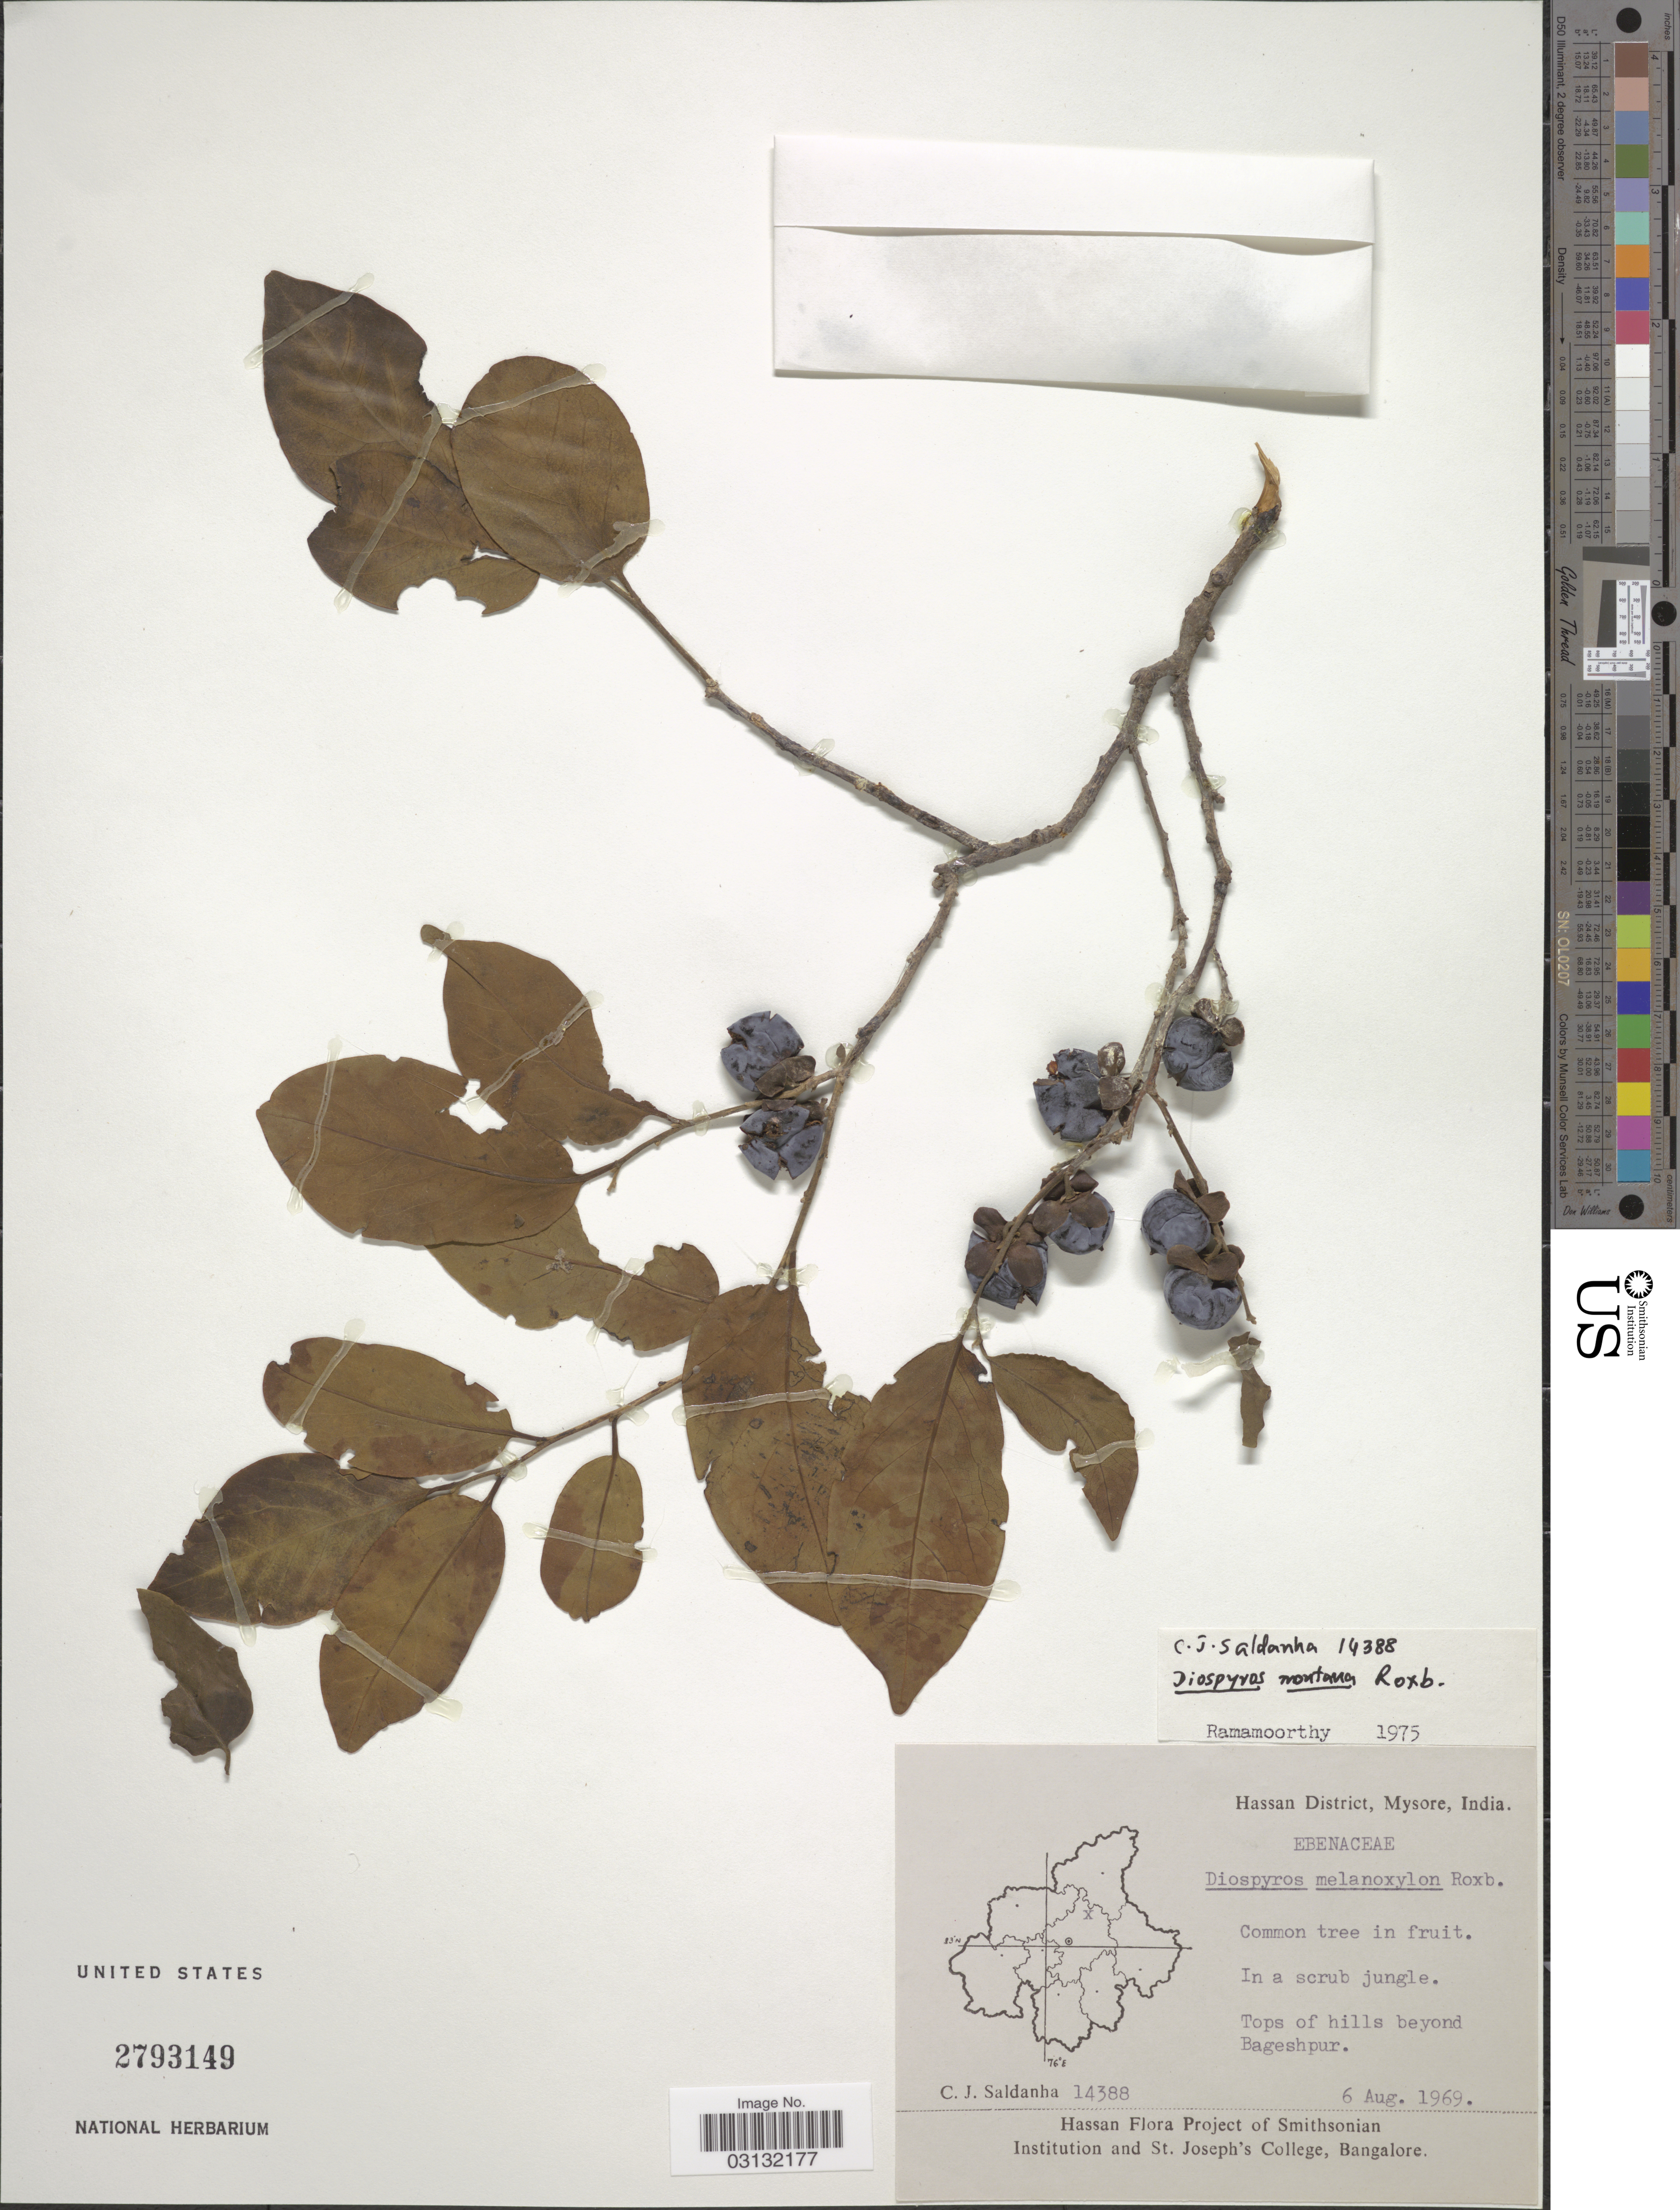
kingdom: Plantae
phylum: Tracheophyta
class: Magnoliopsida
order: Ericales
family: Ebenaceae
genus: Diospyros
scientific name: Diospyros montana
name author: Roxb.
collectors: C. J. Saldanha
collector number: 14388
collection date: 1969-08-06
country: India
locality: Hassan District, Mysore, India, Tops of hills beyond Bageshpur.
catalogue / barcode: US 2793149